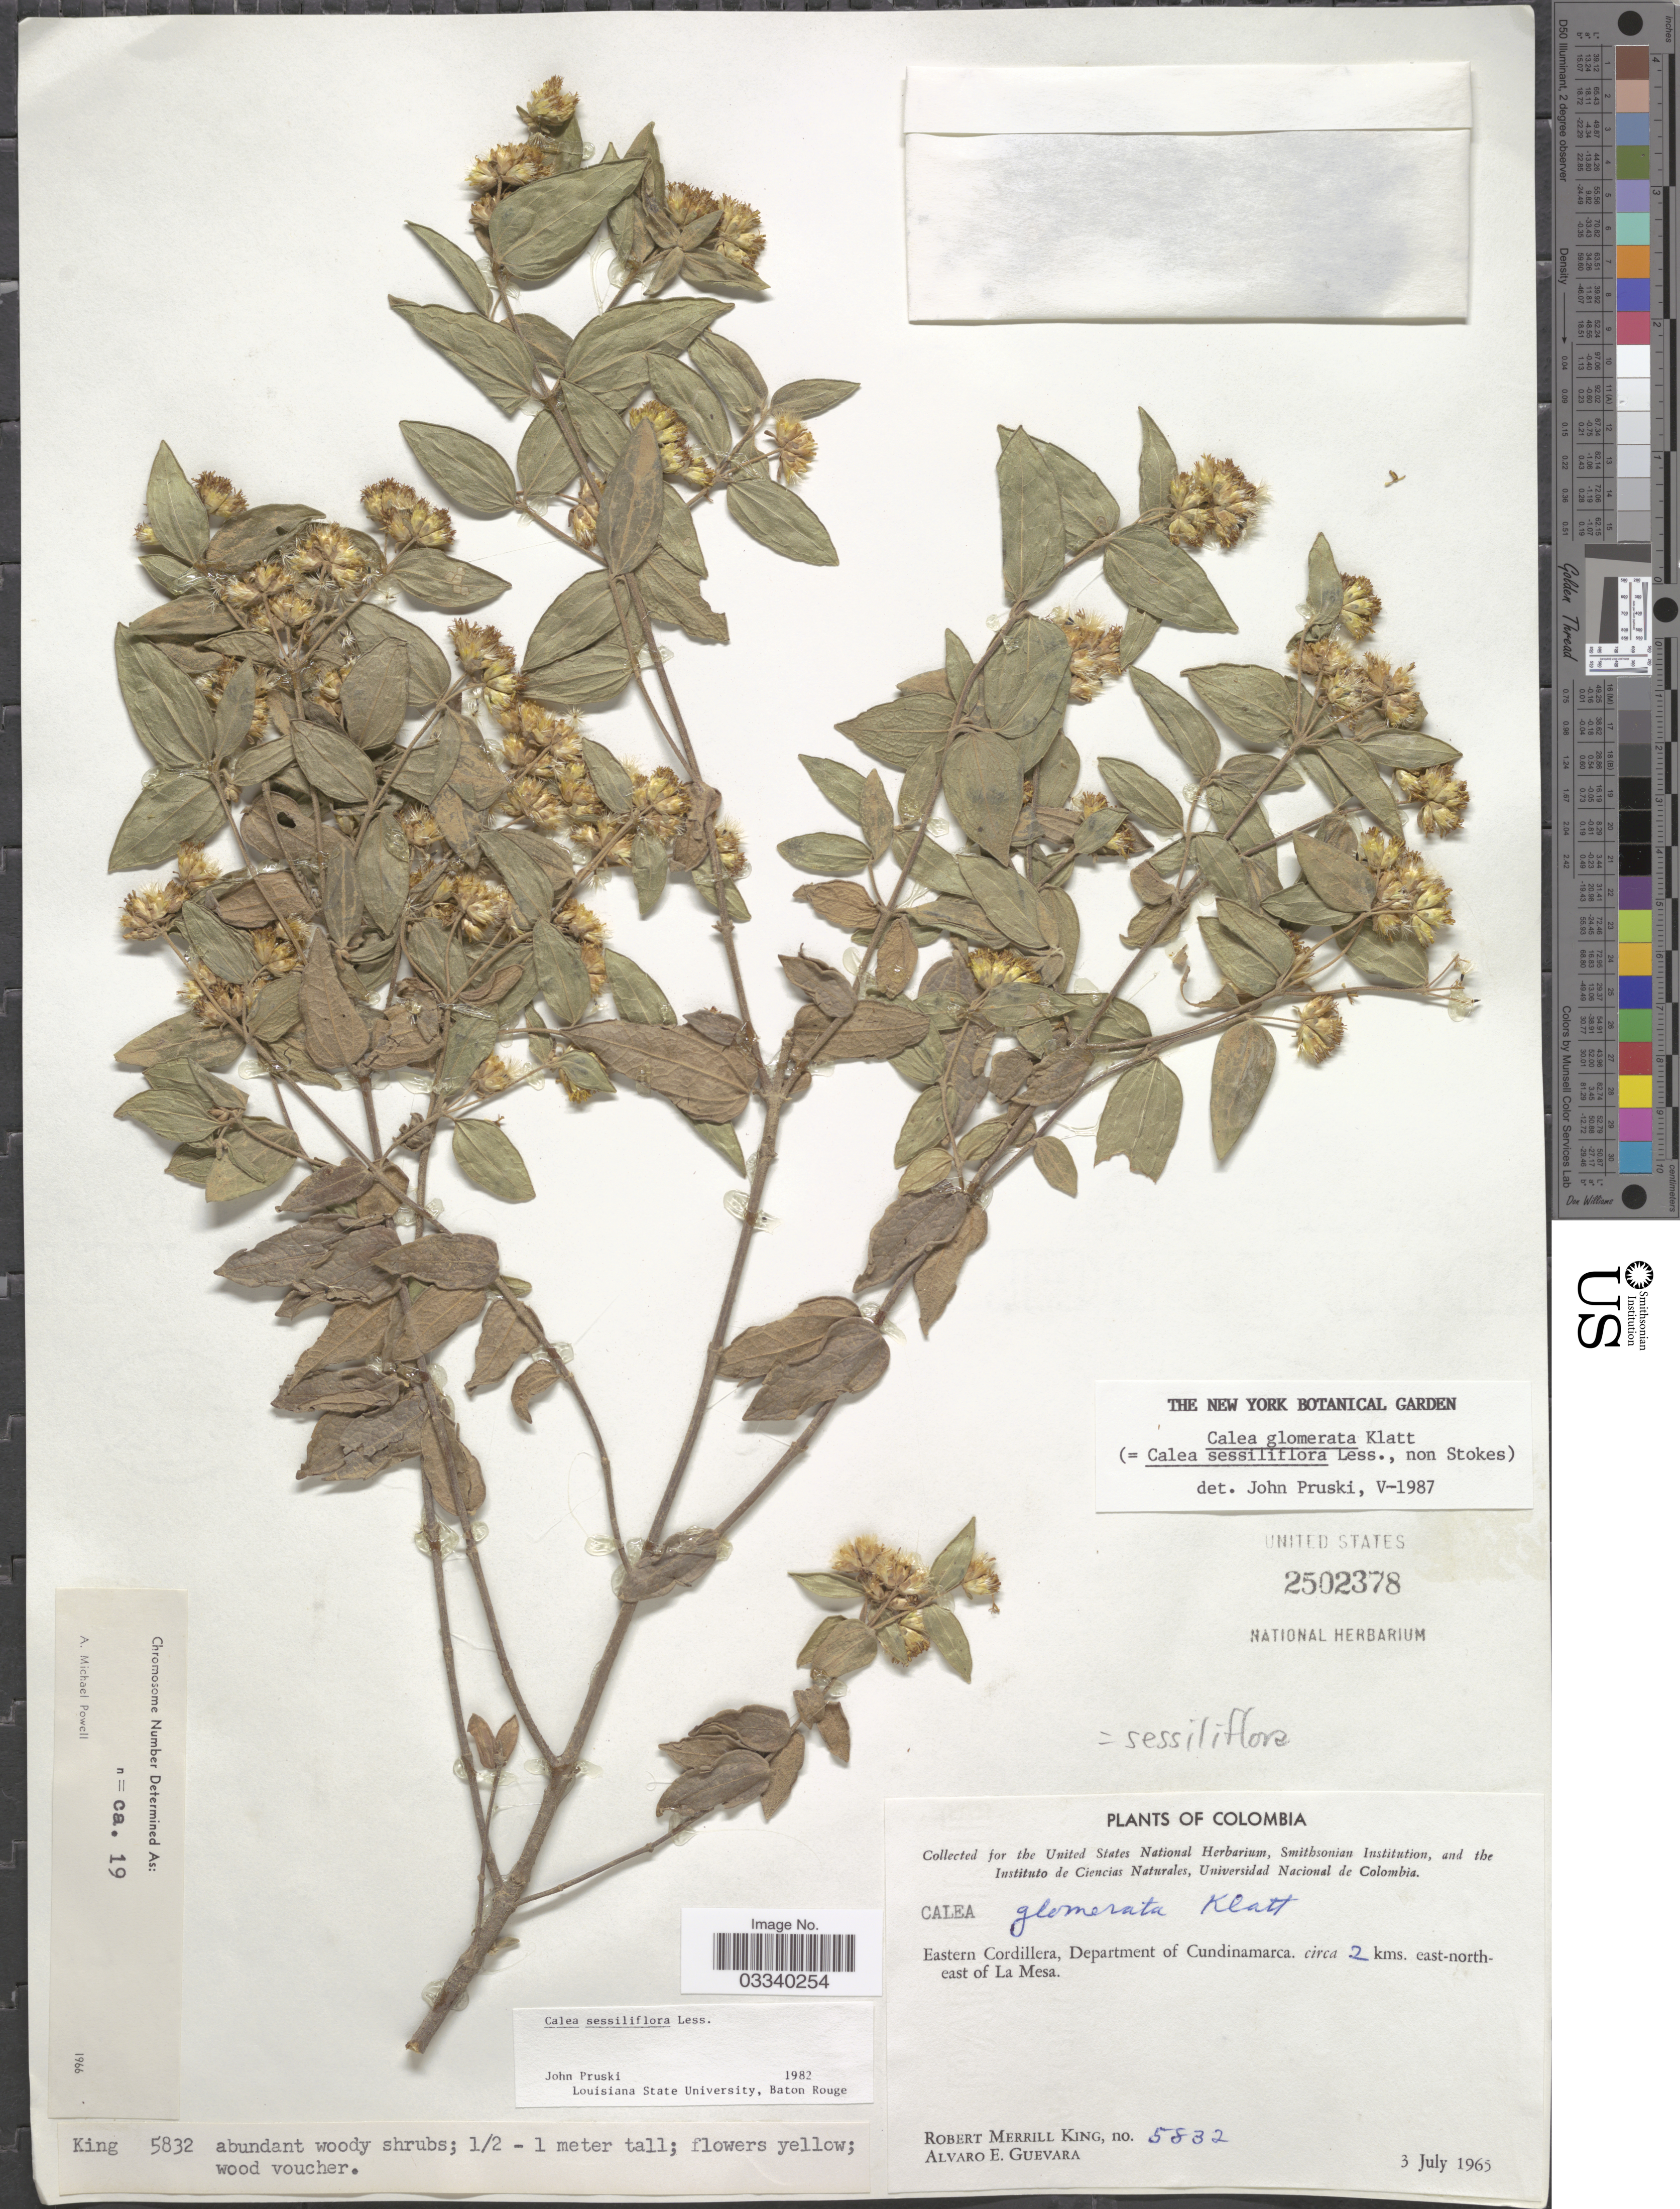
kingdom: Plantae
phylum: Tracheophyta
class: Magnoliopsida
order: Asterales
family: Asteraceae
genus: Calea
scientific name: Calea sessiliflora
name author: Less.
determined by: Pruski, J. F.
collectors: R. M. King & A. E. Guevara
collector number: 5832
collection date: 1965-07-03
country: Colombia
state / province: Cundinamarca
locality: Eastern Cordillera, Department of Cundinamarca, circa 2 kms. east-north-east of La Mesa.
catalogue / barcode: US 2502378